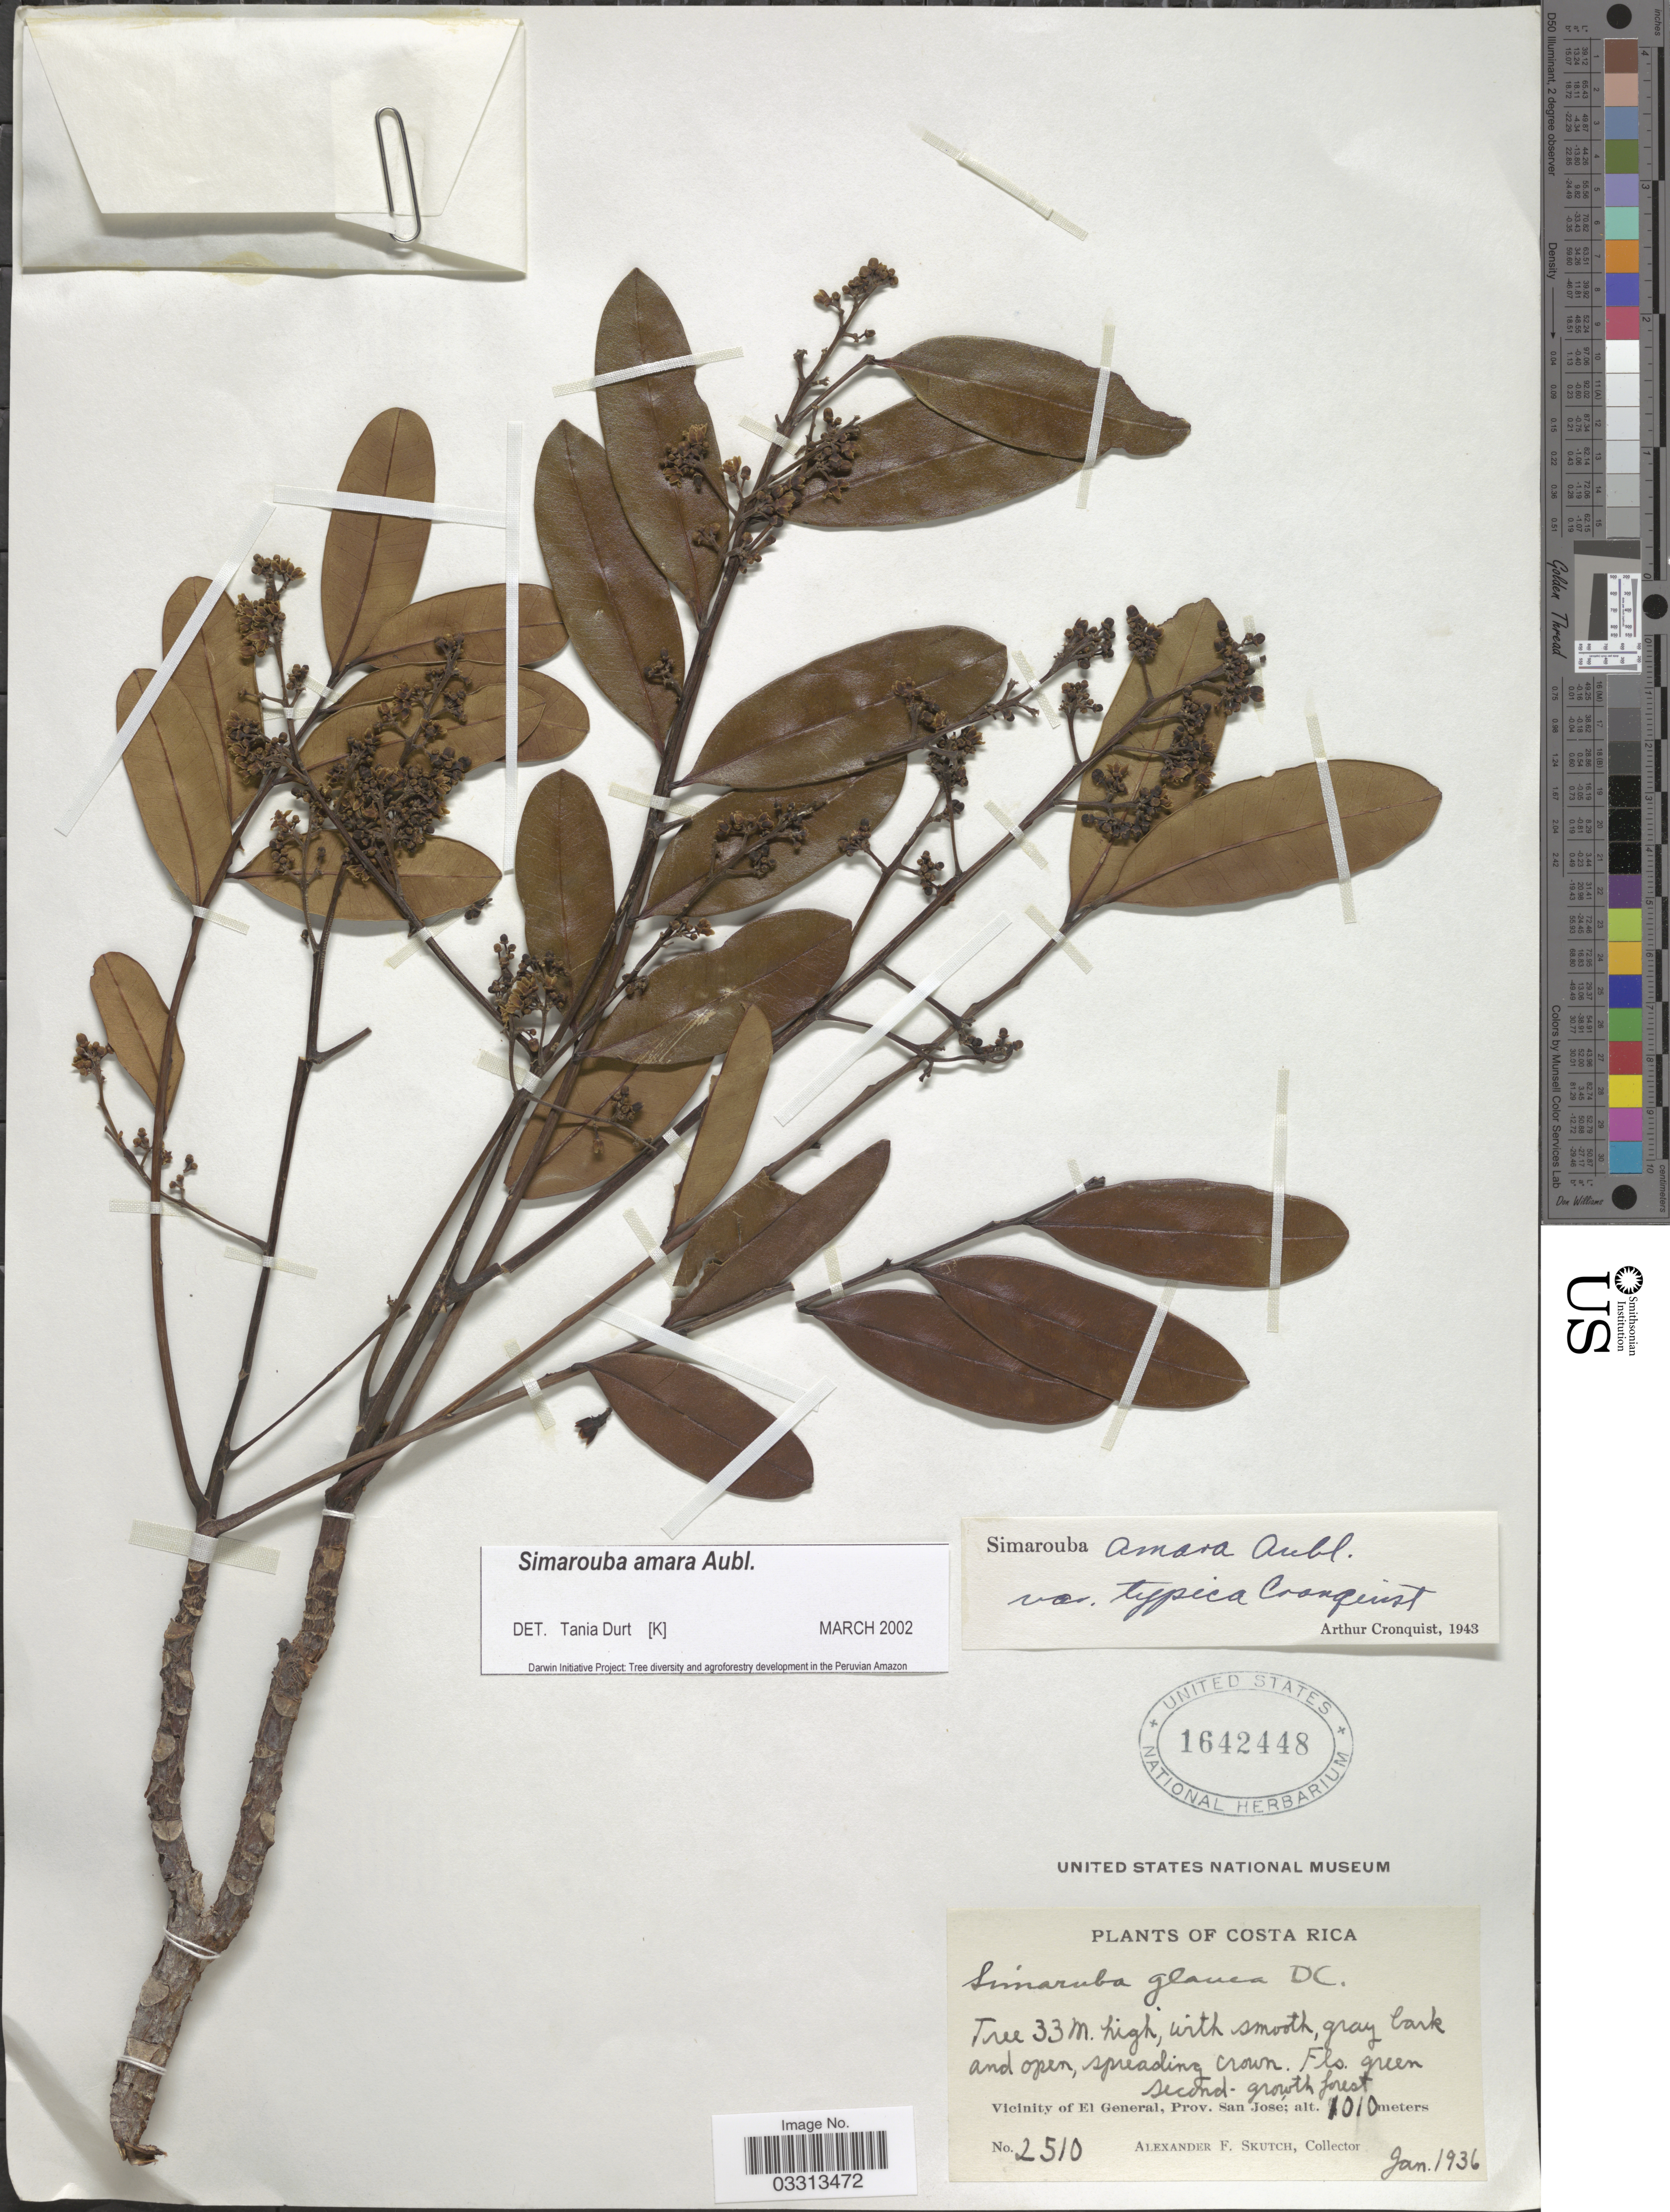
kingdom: Plantae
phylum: Tracheophyta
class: Magnoliopsida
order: Sapindales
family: Simaroubaceae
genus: Simarouba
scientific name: Simarouba amara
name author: Aubl.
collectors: A. F. Skutch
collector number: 2510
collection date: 1936-01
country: Costa Rica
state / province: San José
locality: Vicinity of El General.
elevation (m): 1010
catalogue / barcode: US 1642448